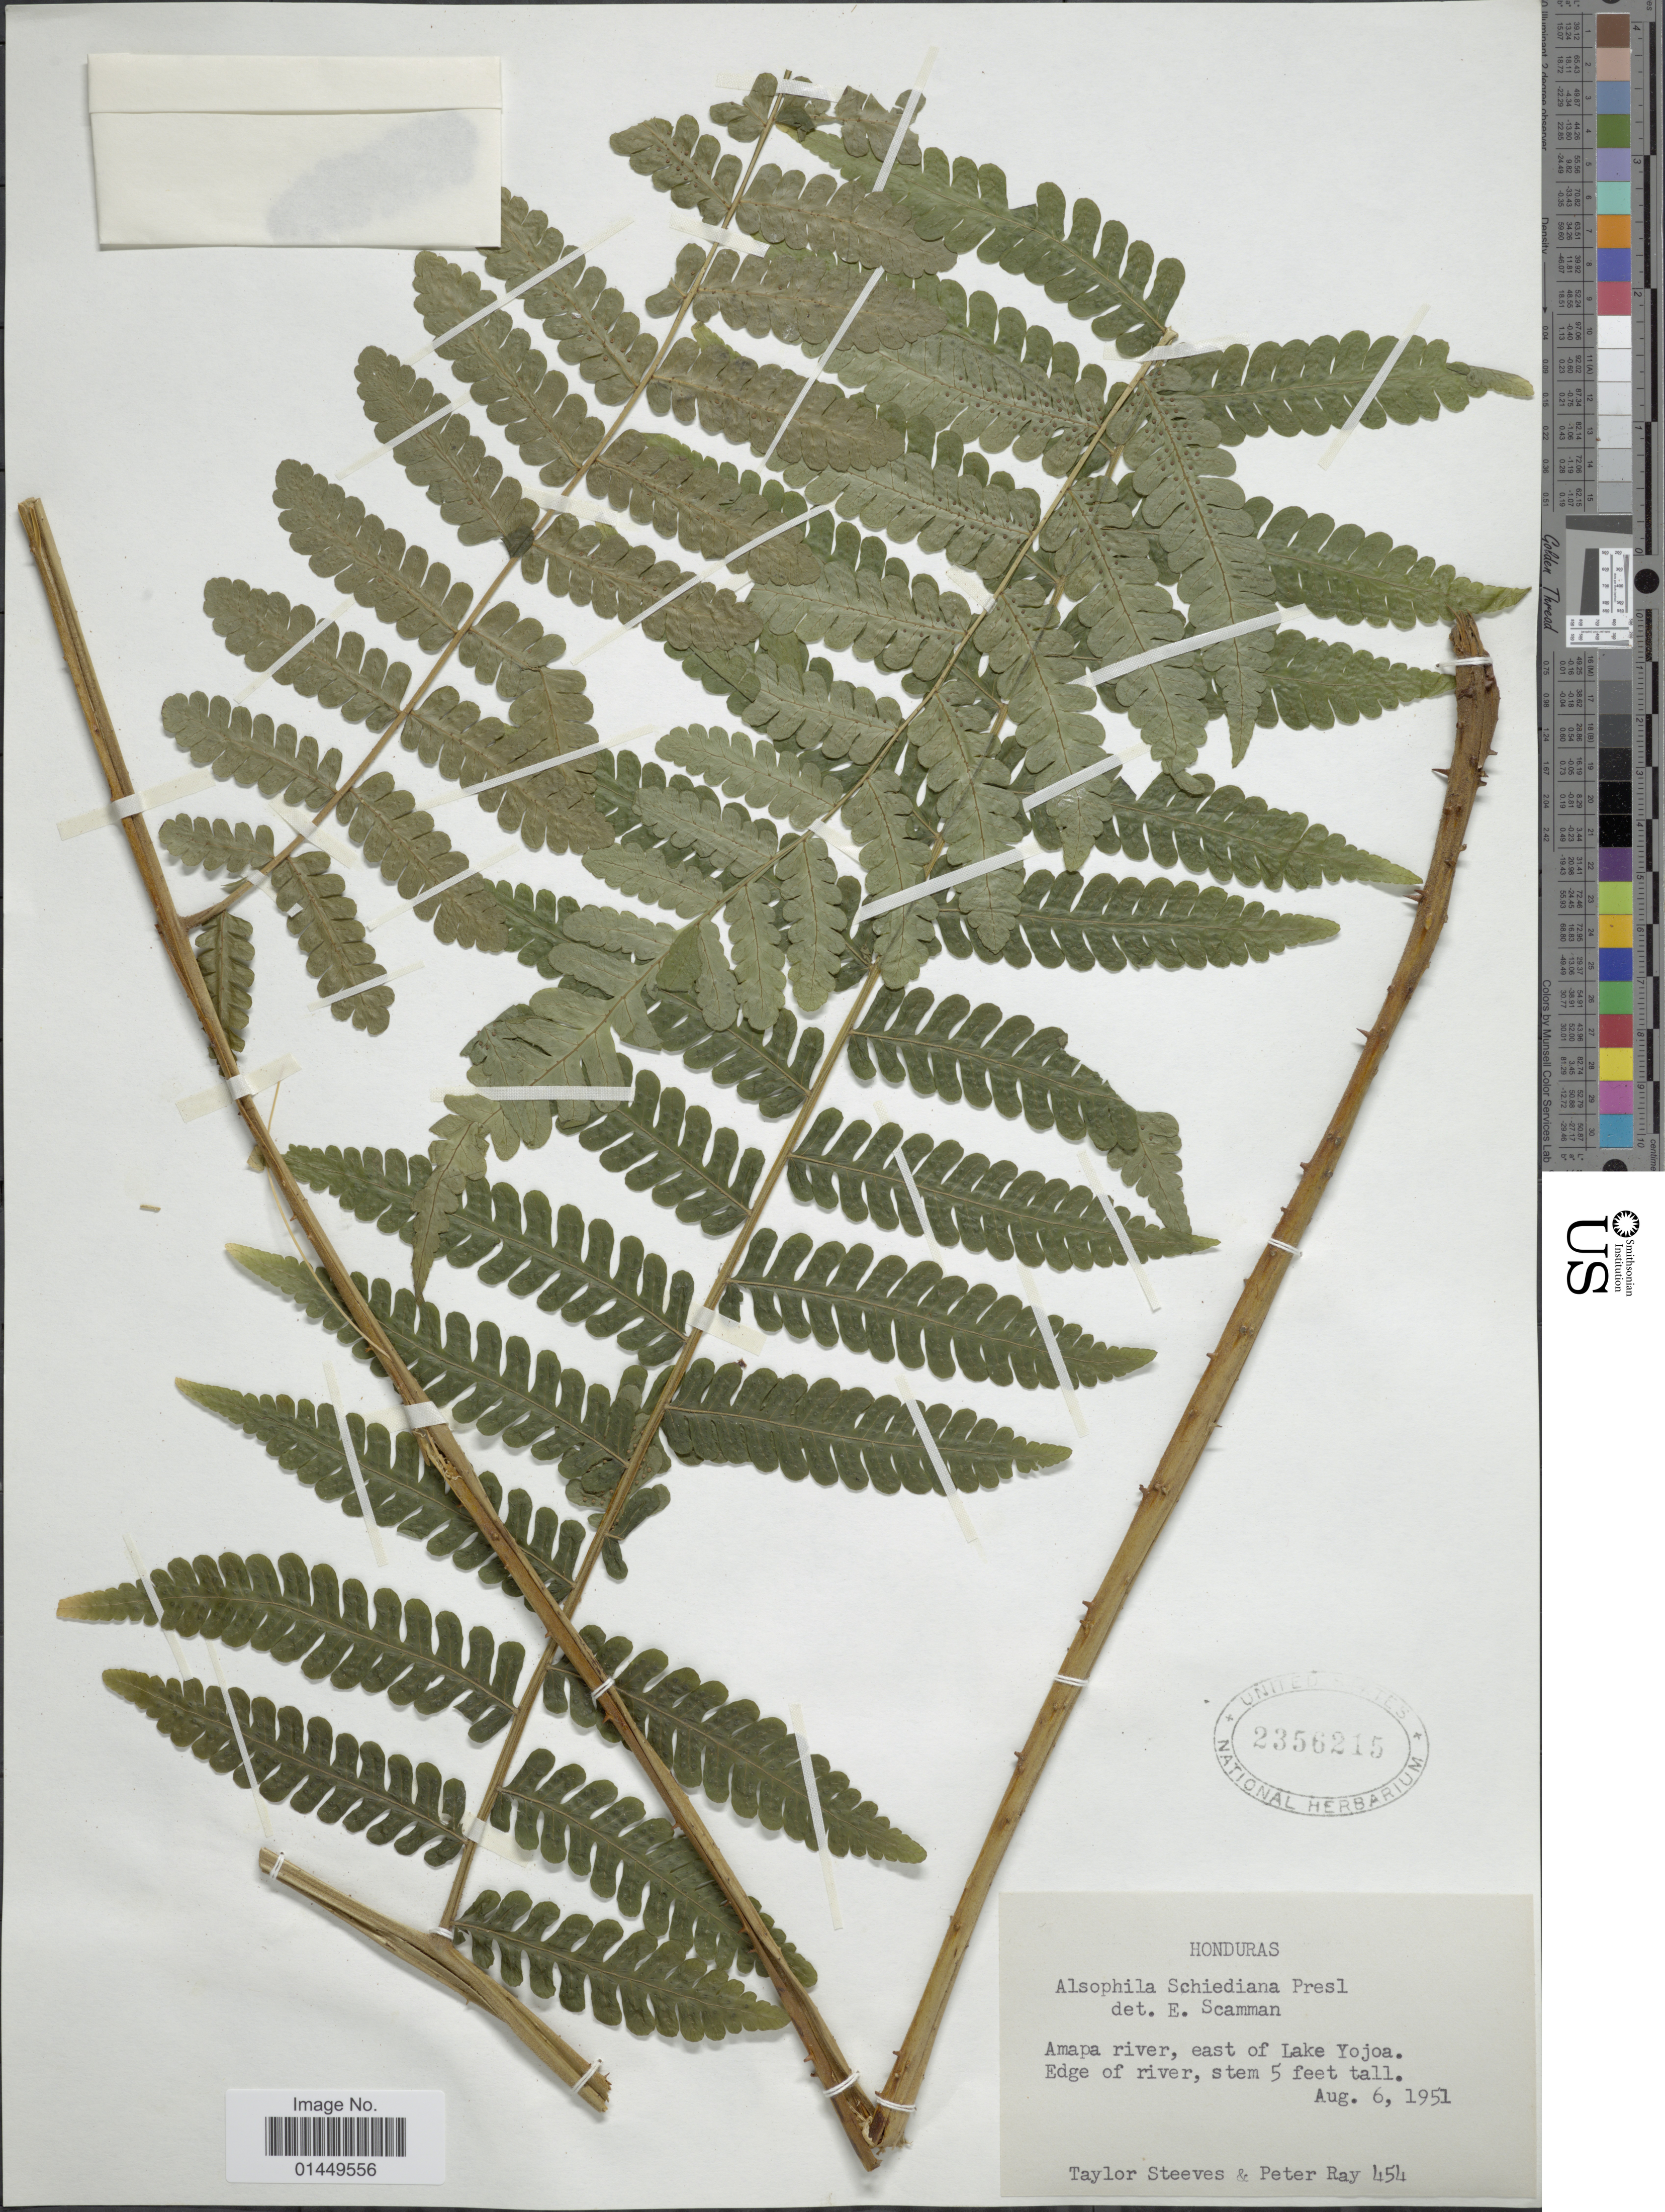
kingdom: Plantae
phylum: Tracheophyta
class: Polypodiopsida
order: Cyatheales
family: Cyatheaceae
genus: Cyathea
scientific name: Cyathea schiedeana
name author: (C. Presl) Domin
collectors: T. Steeves & P. Ray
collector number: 454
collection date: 1951-08-06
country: Honduras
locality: Amapa river, east of Lake Yojoa, Edge of river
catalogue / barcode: US 2356215